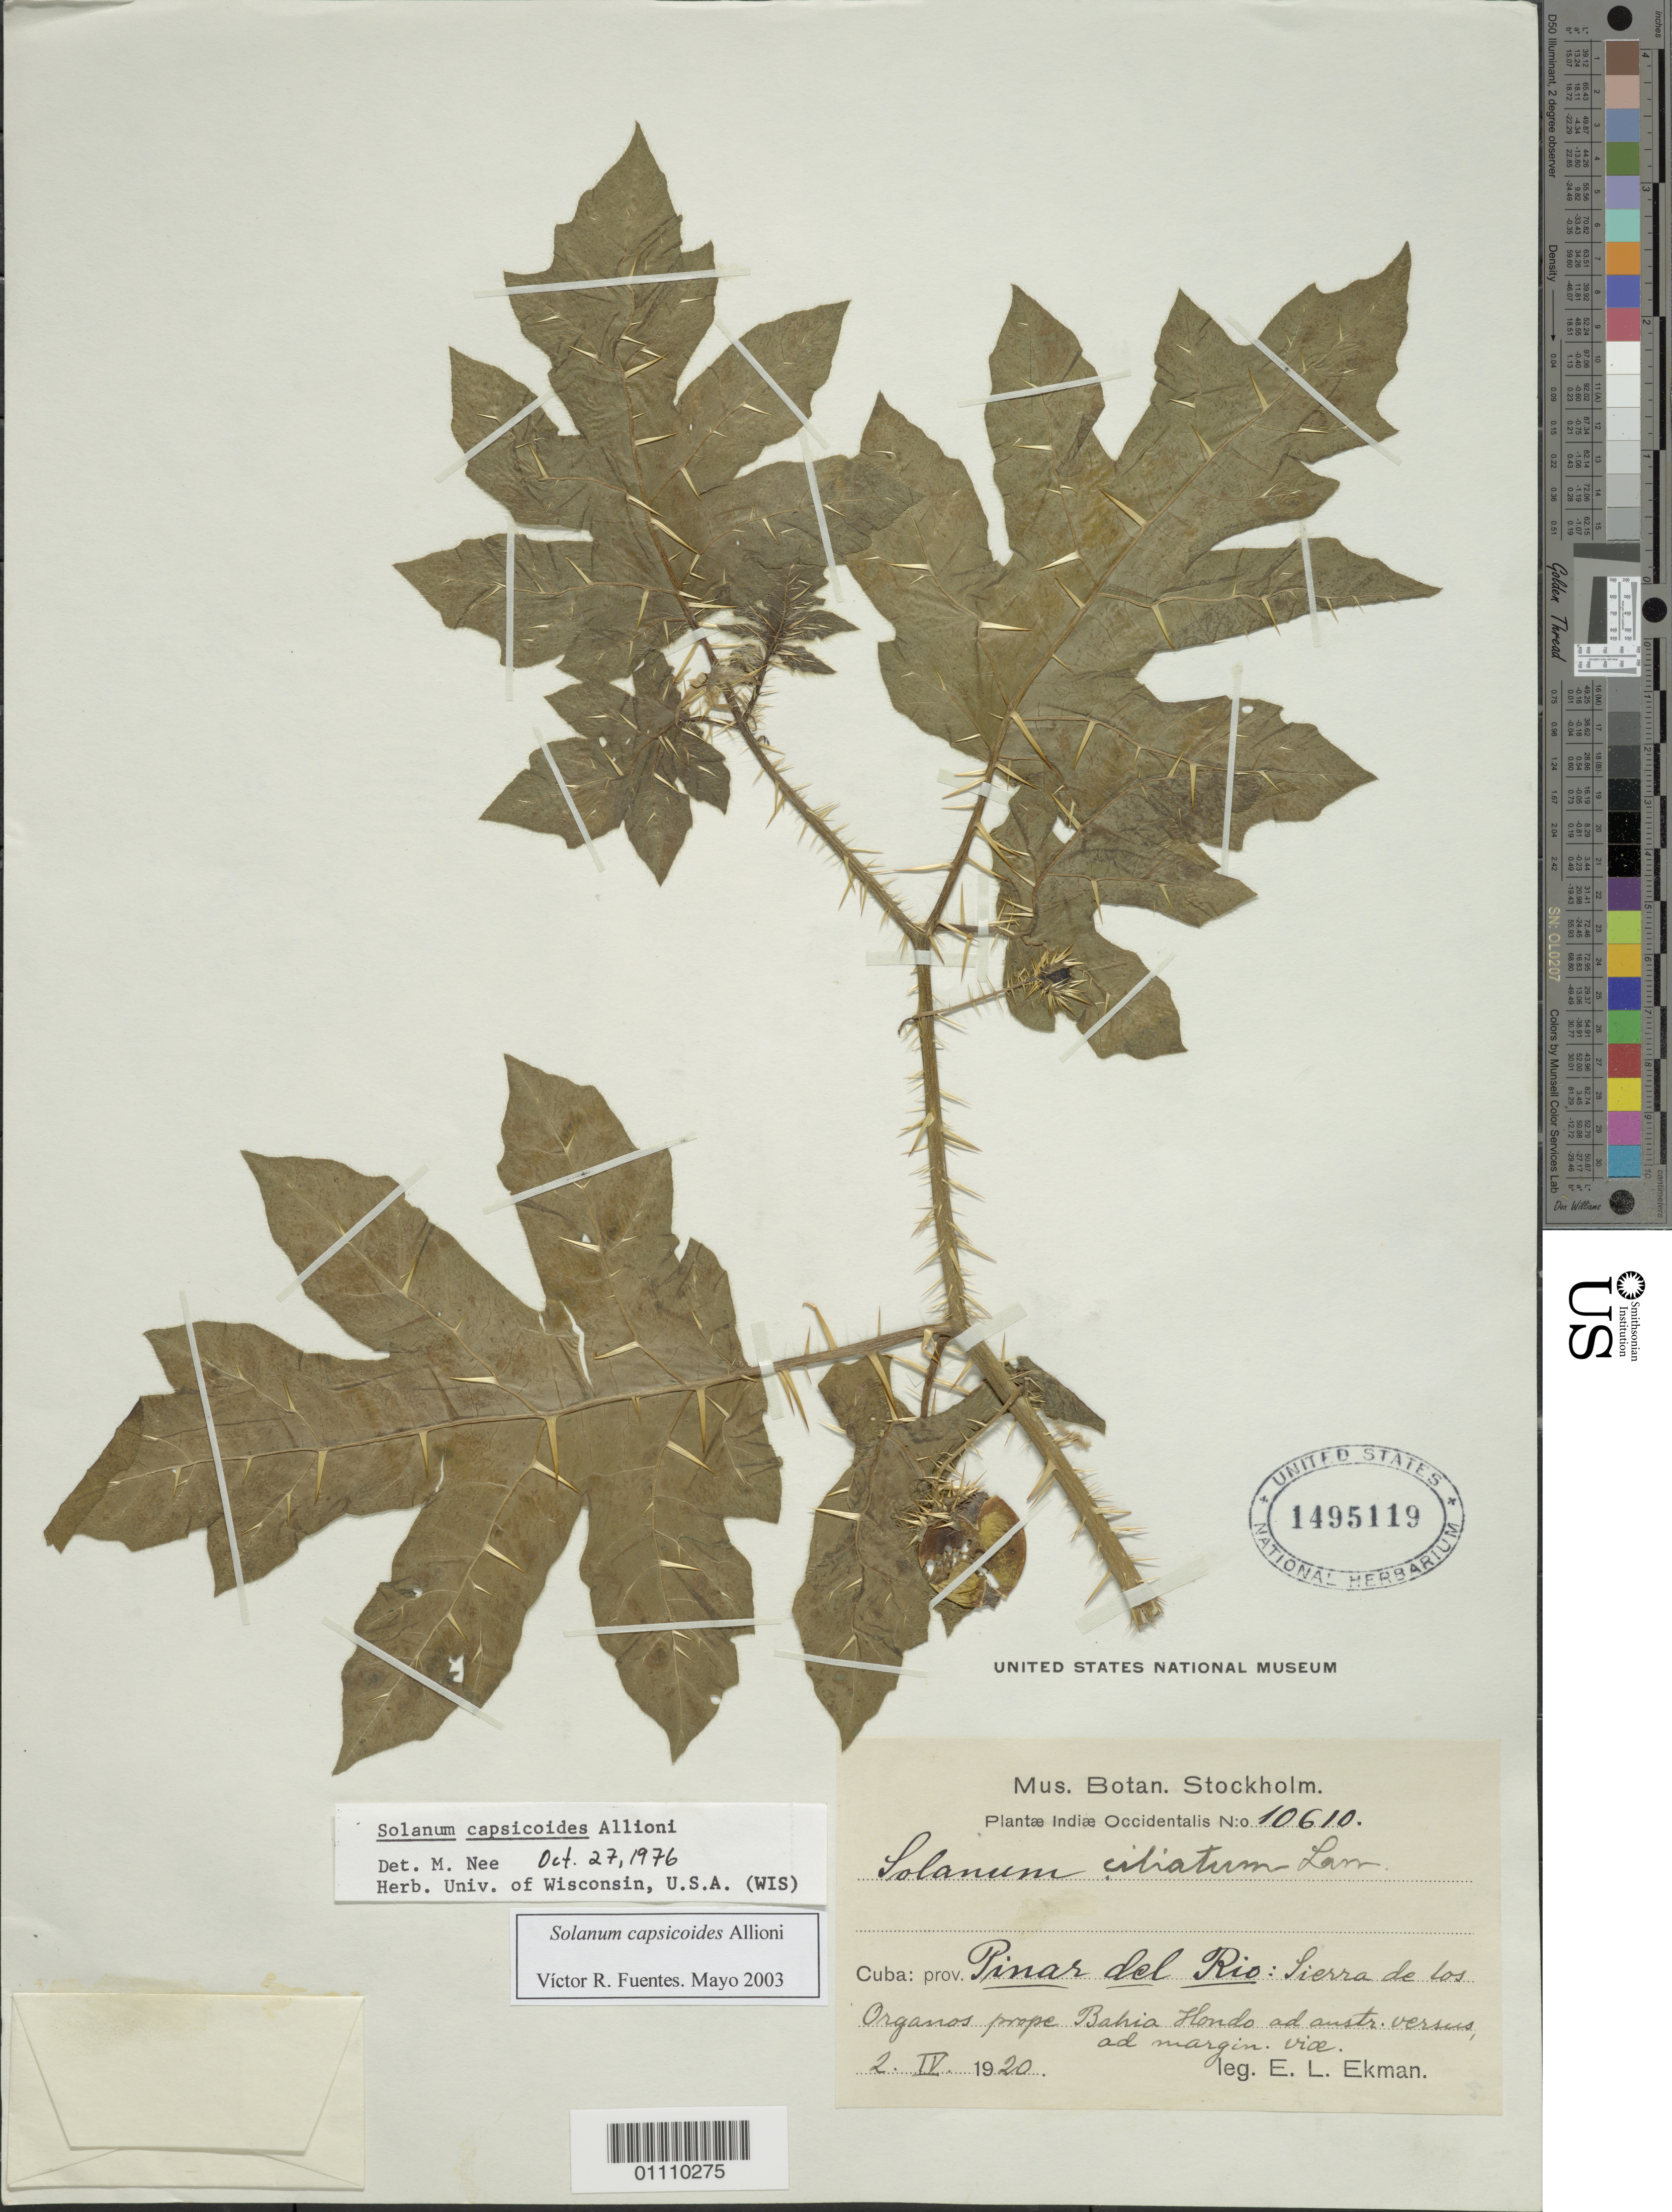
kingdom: Plantae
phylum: Tracheophyta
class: Magnoliopsida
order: Solanales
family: Solanaceae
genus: Solanum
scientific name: Solanum capsicoides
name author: All.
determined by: Fuentes, V. R.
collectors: E. L. Ekman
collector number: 10610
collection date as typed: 02 Apr 1920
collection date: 1920-04-02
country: Cuba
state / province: Pinar del Río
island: Cuba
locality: Sierra de los Organos prope Bahia Hondo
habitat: Ad austr. versus, as margin vie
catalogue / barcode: US 1495119